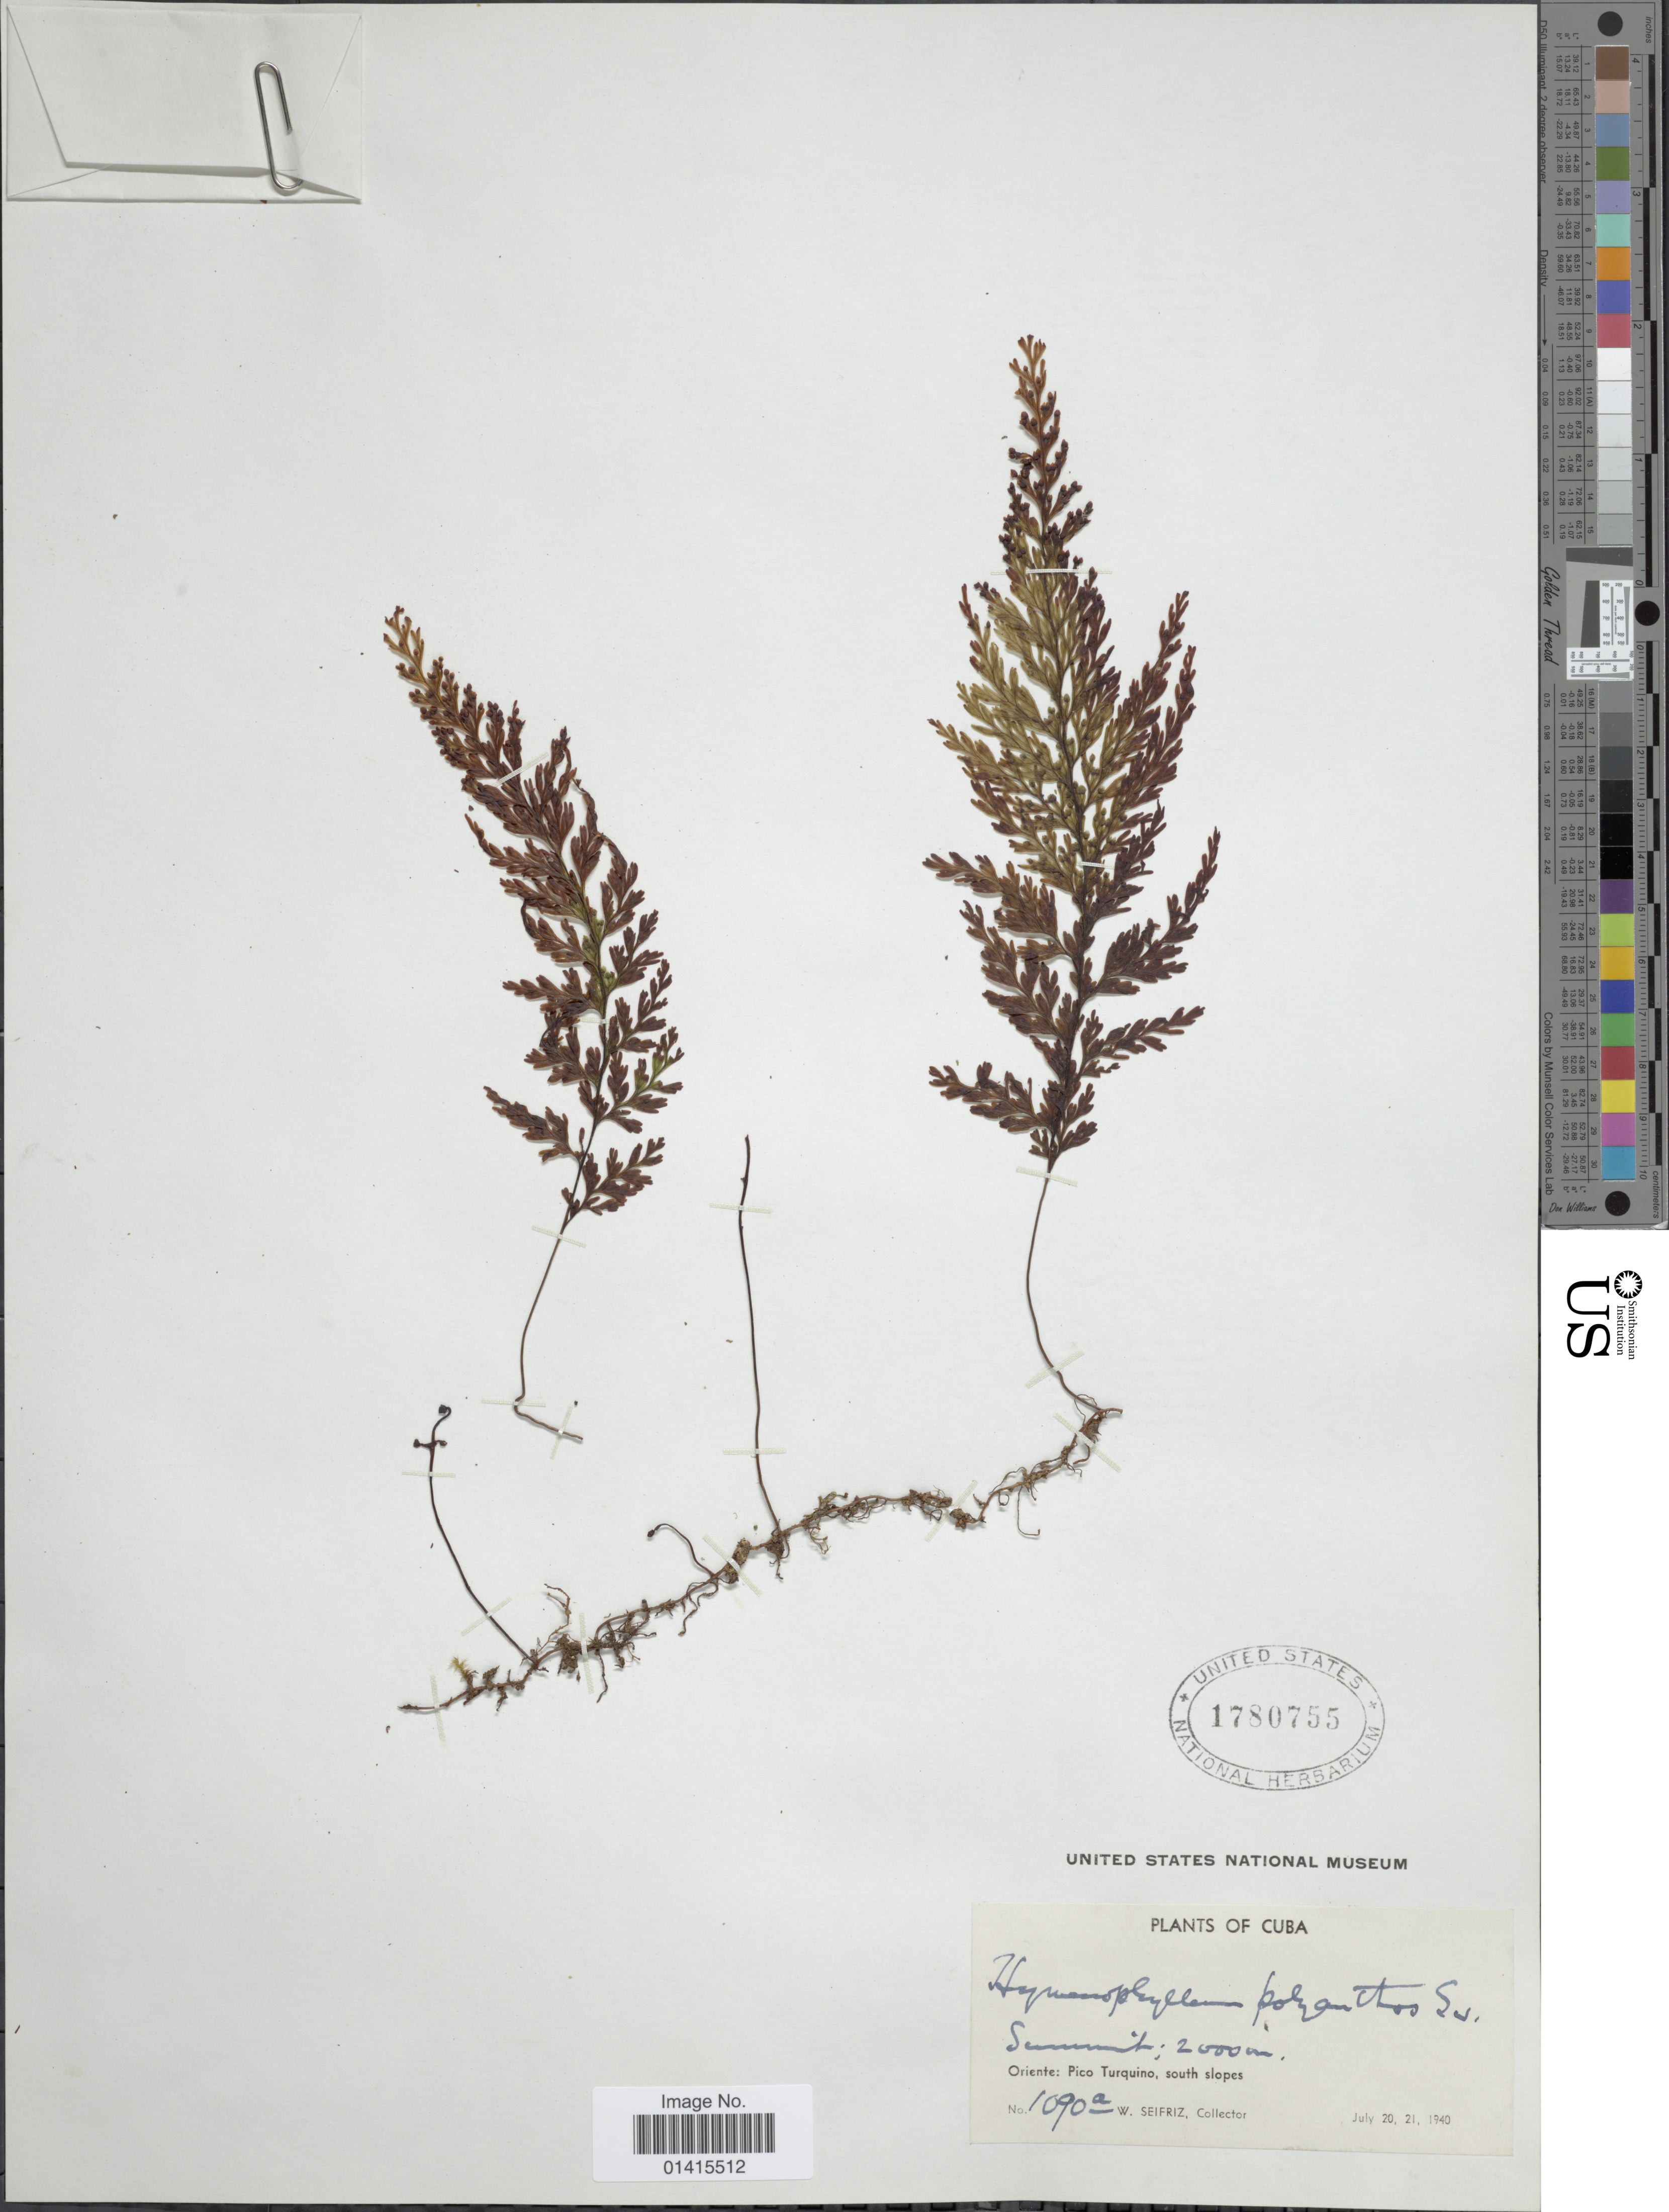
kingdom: Plantae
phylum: Tracheophyta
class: Polypodiopsida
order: Hymenophyllales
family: Hymenophyllaceae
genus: Hymenophyllum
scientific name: Hymenophyllum polyanthos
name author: (Sw.) Sw.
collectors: W. Seifriz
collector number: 1090a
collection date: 1940-07-20/1940-07-21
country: Cuba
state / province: Oriente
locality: Oriente: Pico Turquino, south slopes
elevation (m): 2000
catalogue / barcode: US 1780755